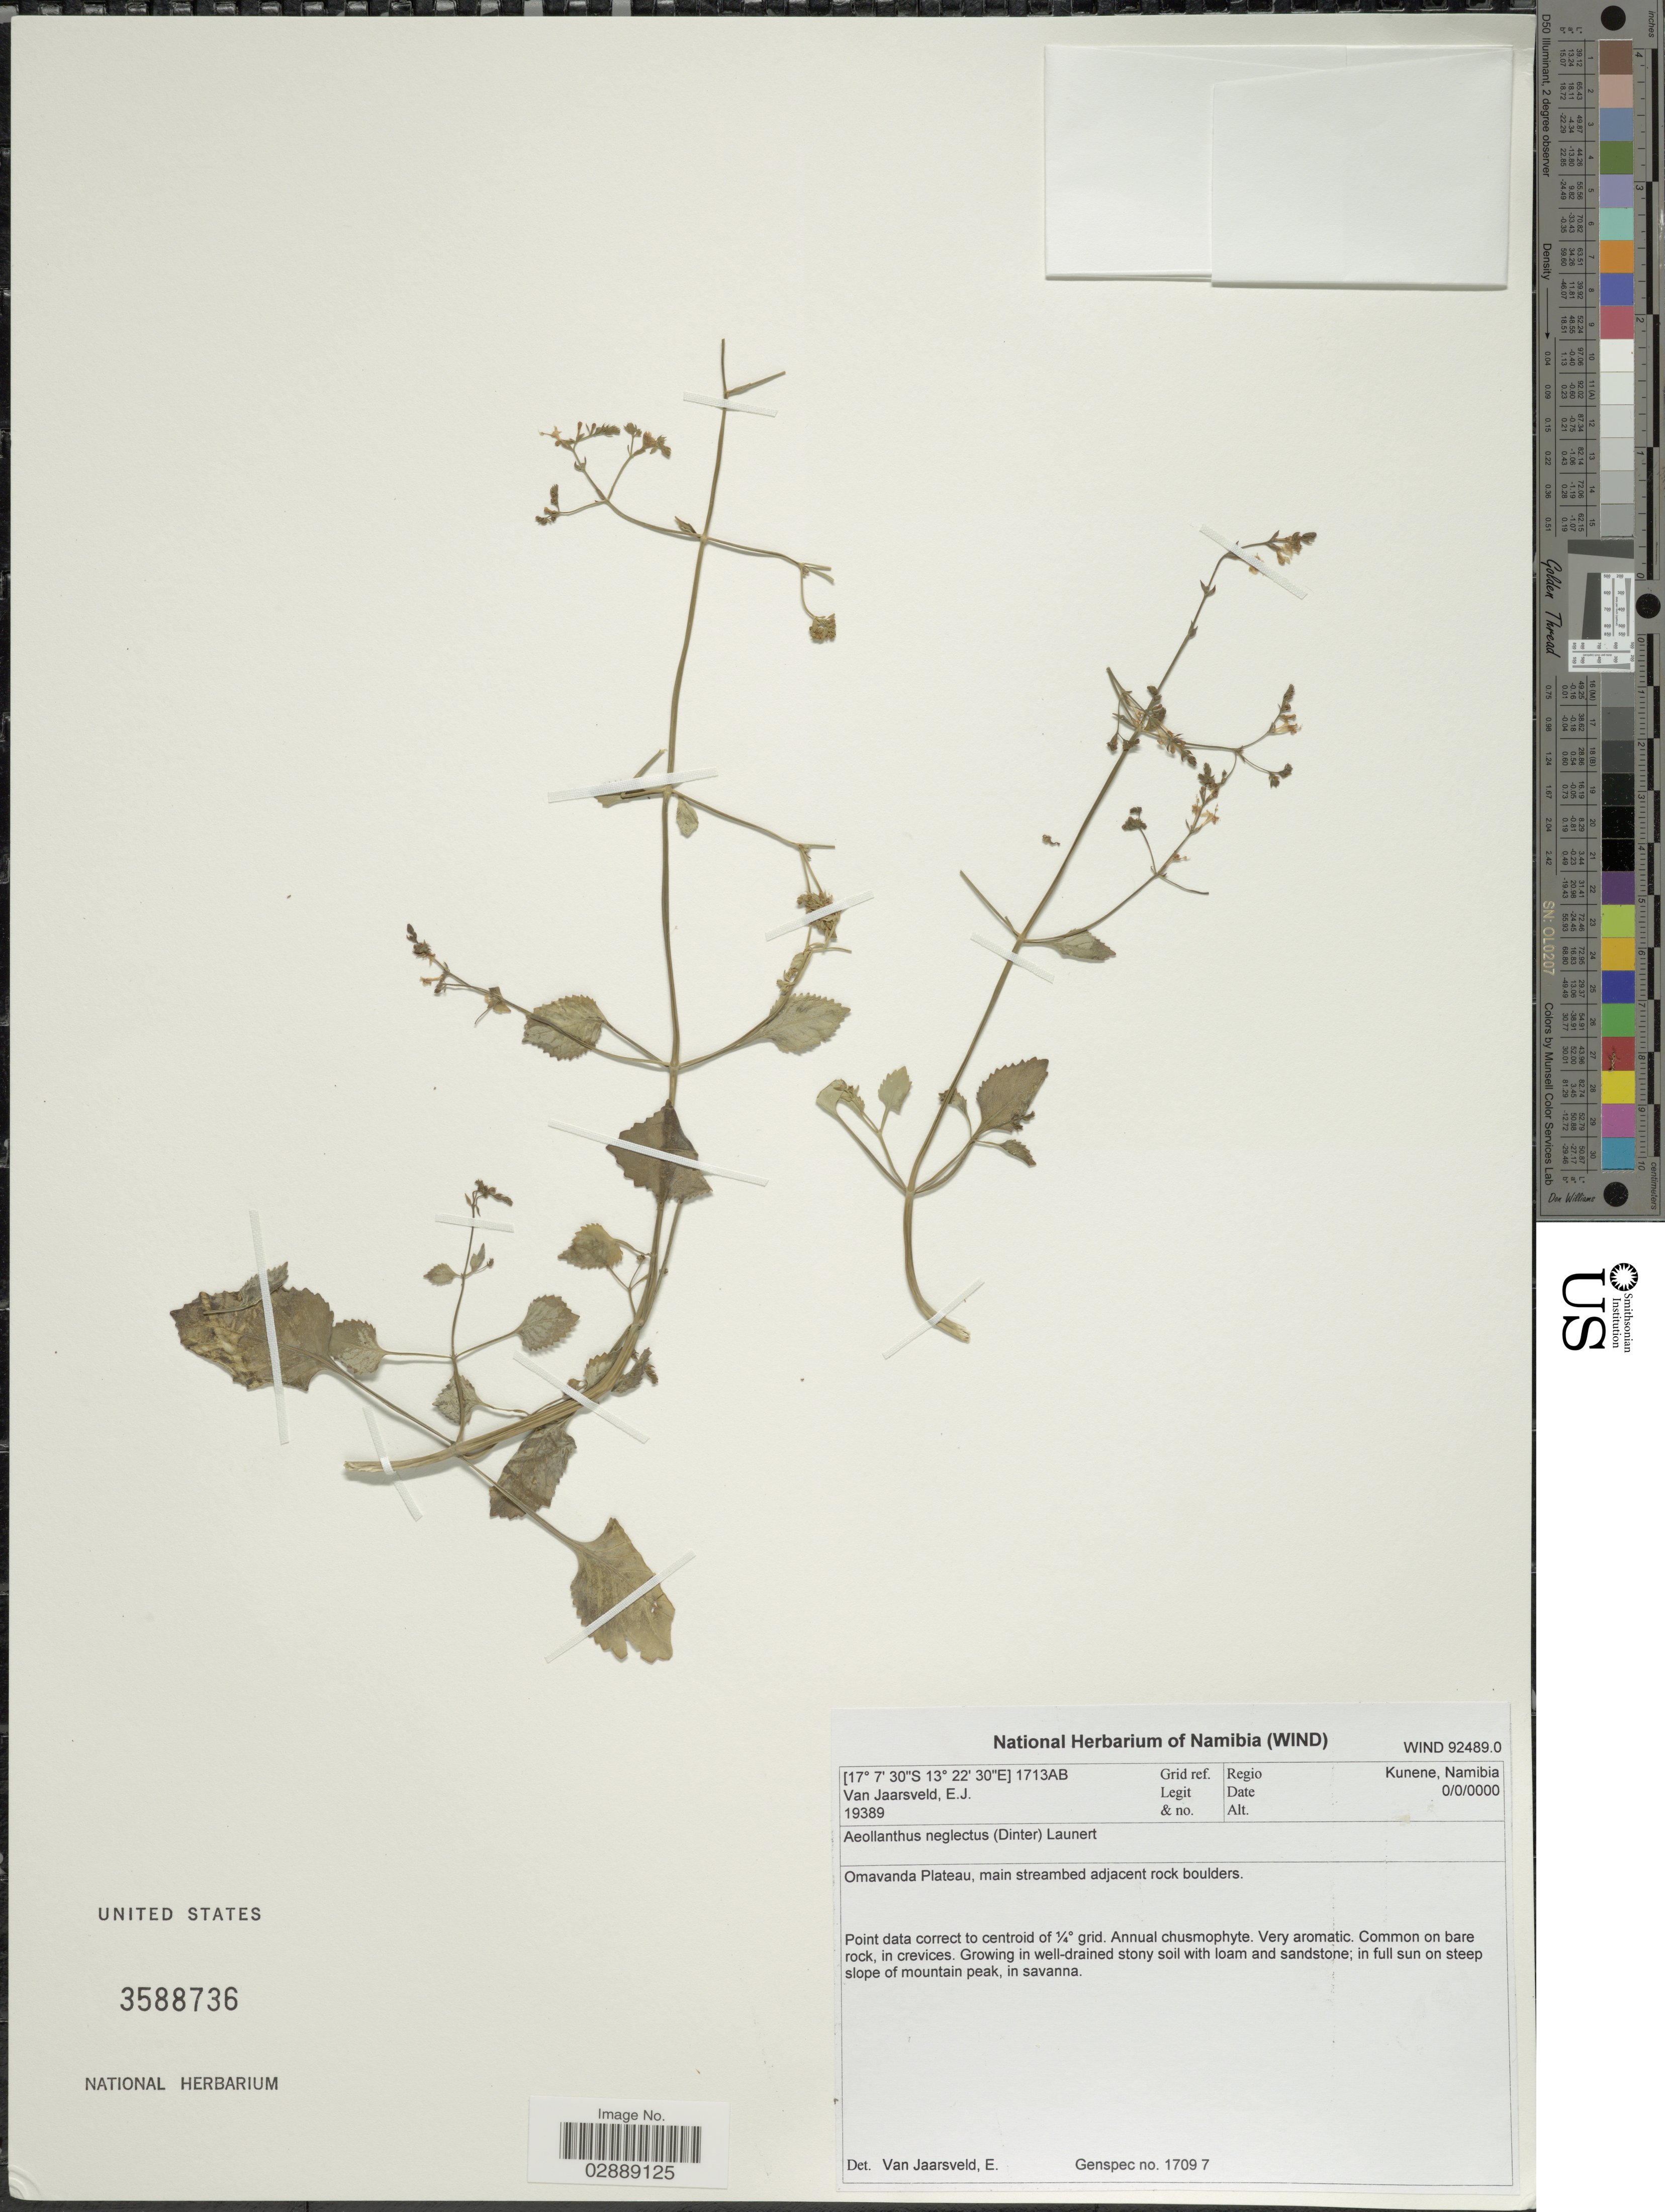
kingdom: Plantae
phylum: Tracheophyta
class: Magnoliopsida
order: Lamiales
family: Lamiaceae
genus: Aeollanthus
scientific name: Aeollanthus neglectus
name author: (Dinter) Launert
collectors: E. van Jaarsveld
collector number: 19389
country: Namibia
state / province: Kunene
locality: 1713AB Grid ref. Regio Kunene. Omavanda Plateau.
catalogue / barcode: US 3588736